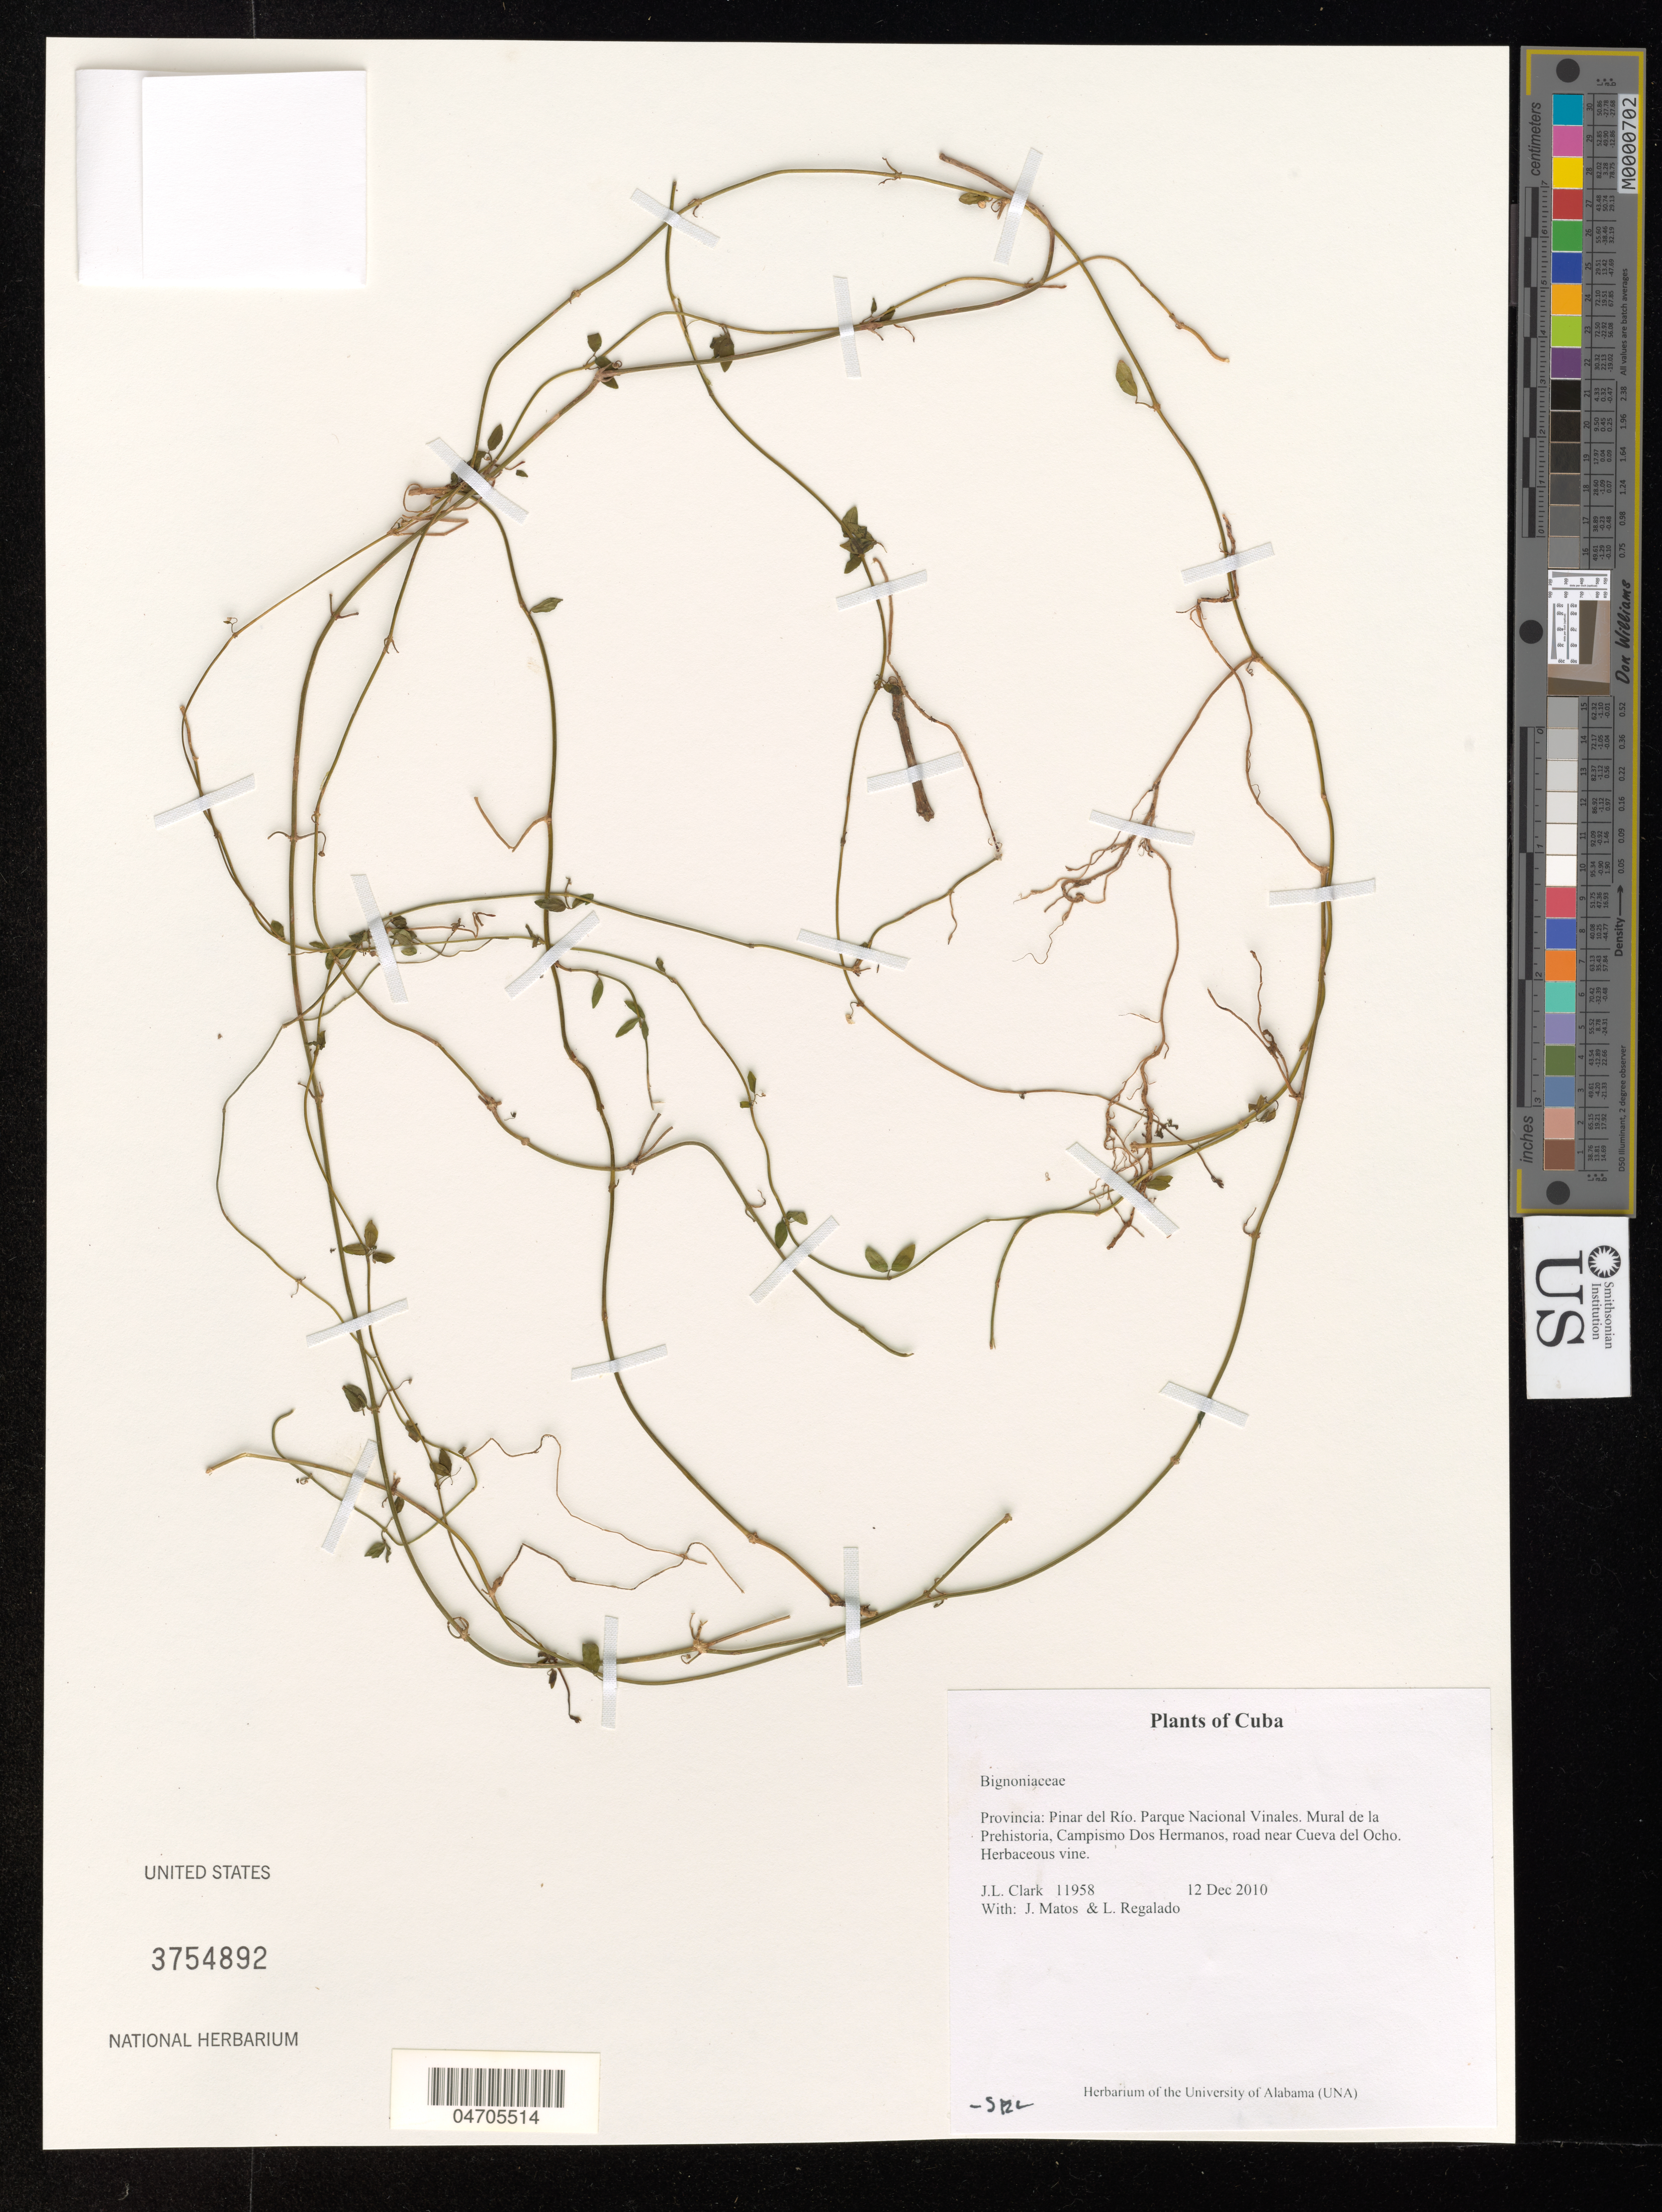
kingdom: Plantae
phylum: Tracheophyta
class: Magnoliopsida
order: Lamiales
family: Bignoniaceae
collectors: J. L. Clark, J. Matos & L. Regalado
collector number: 11958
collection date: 2010-12-12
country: Cuba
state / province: Pinar del Río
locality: Parque Nacional Vinales. Mural de la Prehistoria, Campismo Dos Hermanos, road near Cueva del Ocho.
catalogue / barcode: US 3754892